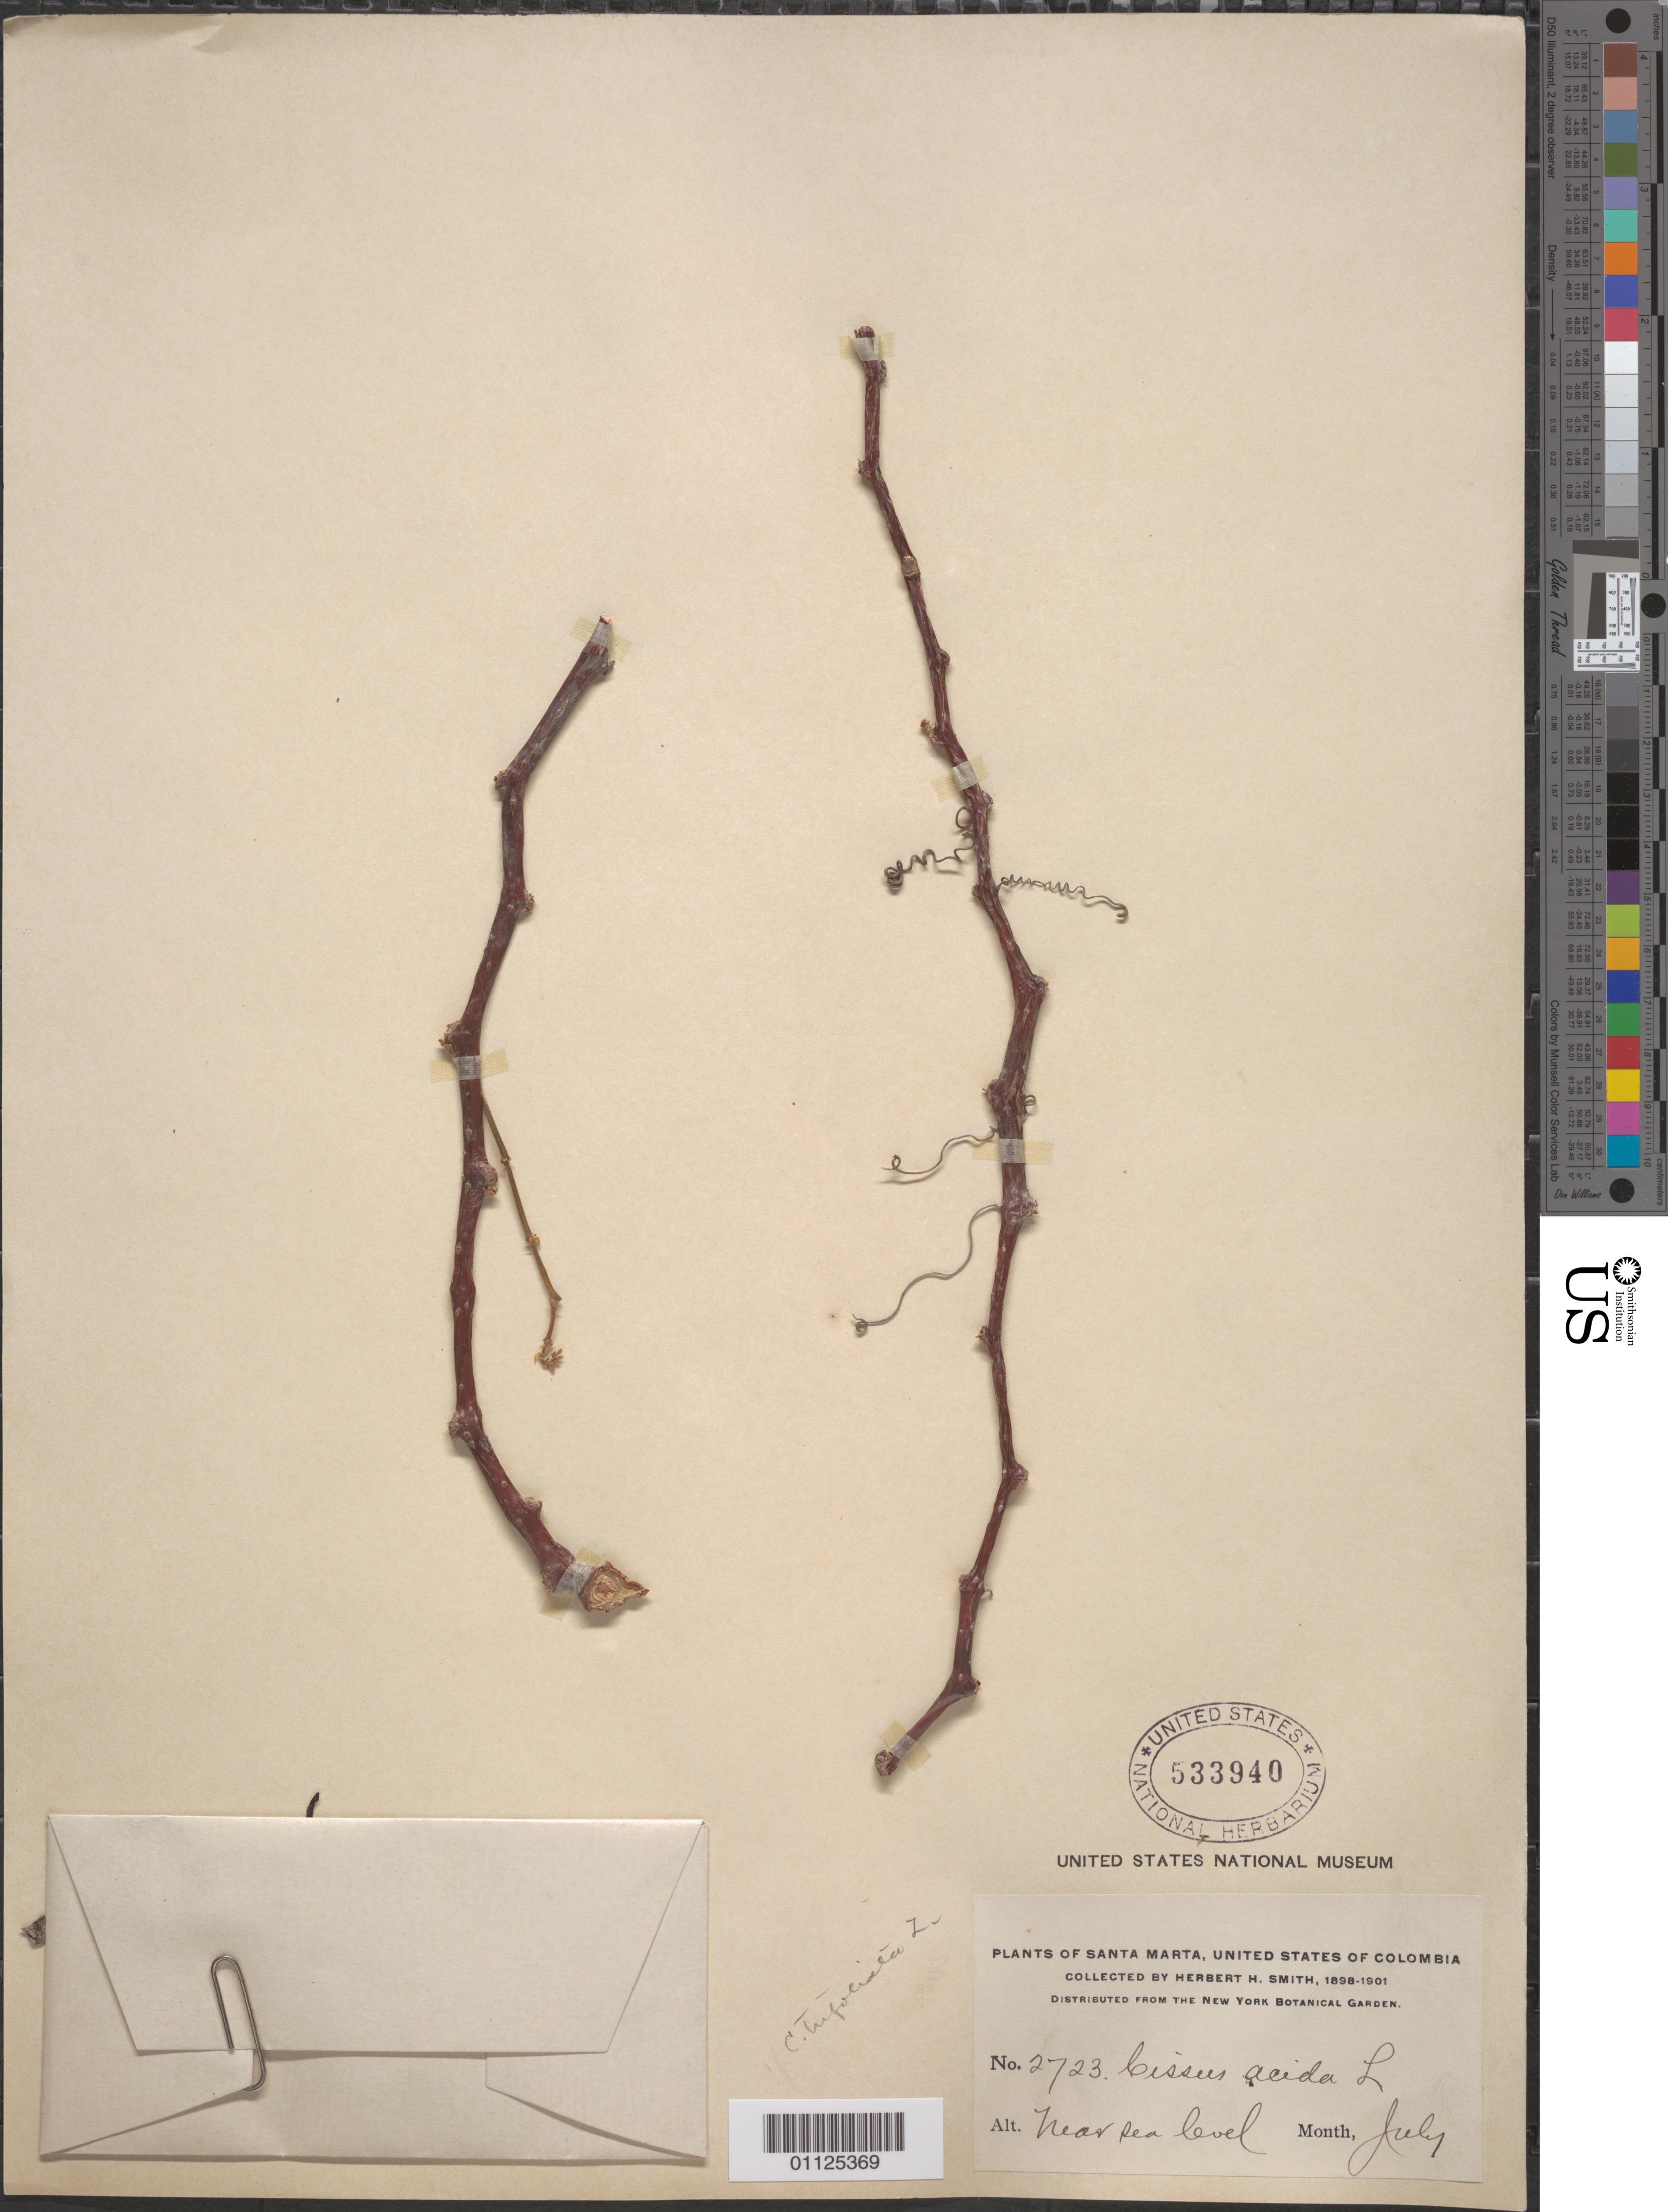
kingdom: Plantae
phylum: Tracheophyta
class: Magnoliopsida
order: Vitales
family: Vitaceae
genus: Cissus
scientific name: Cissus trifoliata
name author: (L.) L.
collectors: Herbert H. Smith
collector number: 2723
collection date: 1898/1901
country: Colombia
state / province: Magdalena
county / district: Santa Marta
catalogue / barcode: US 533940